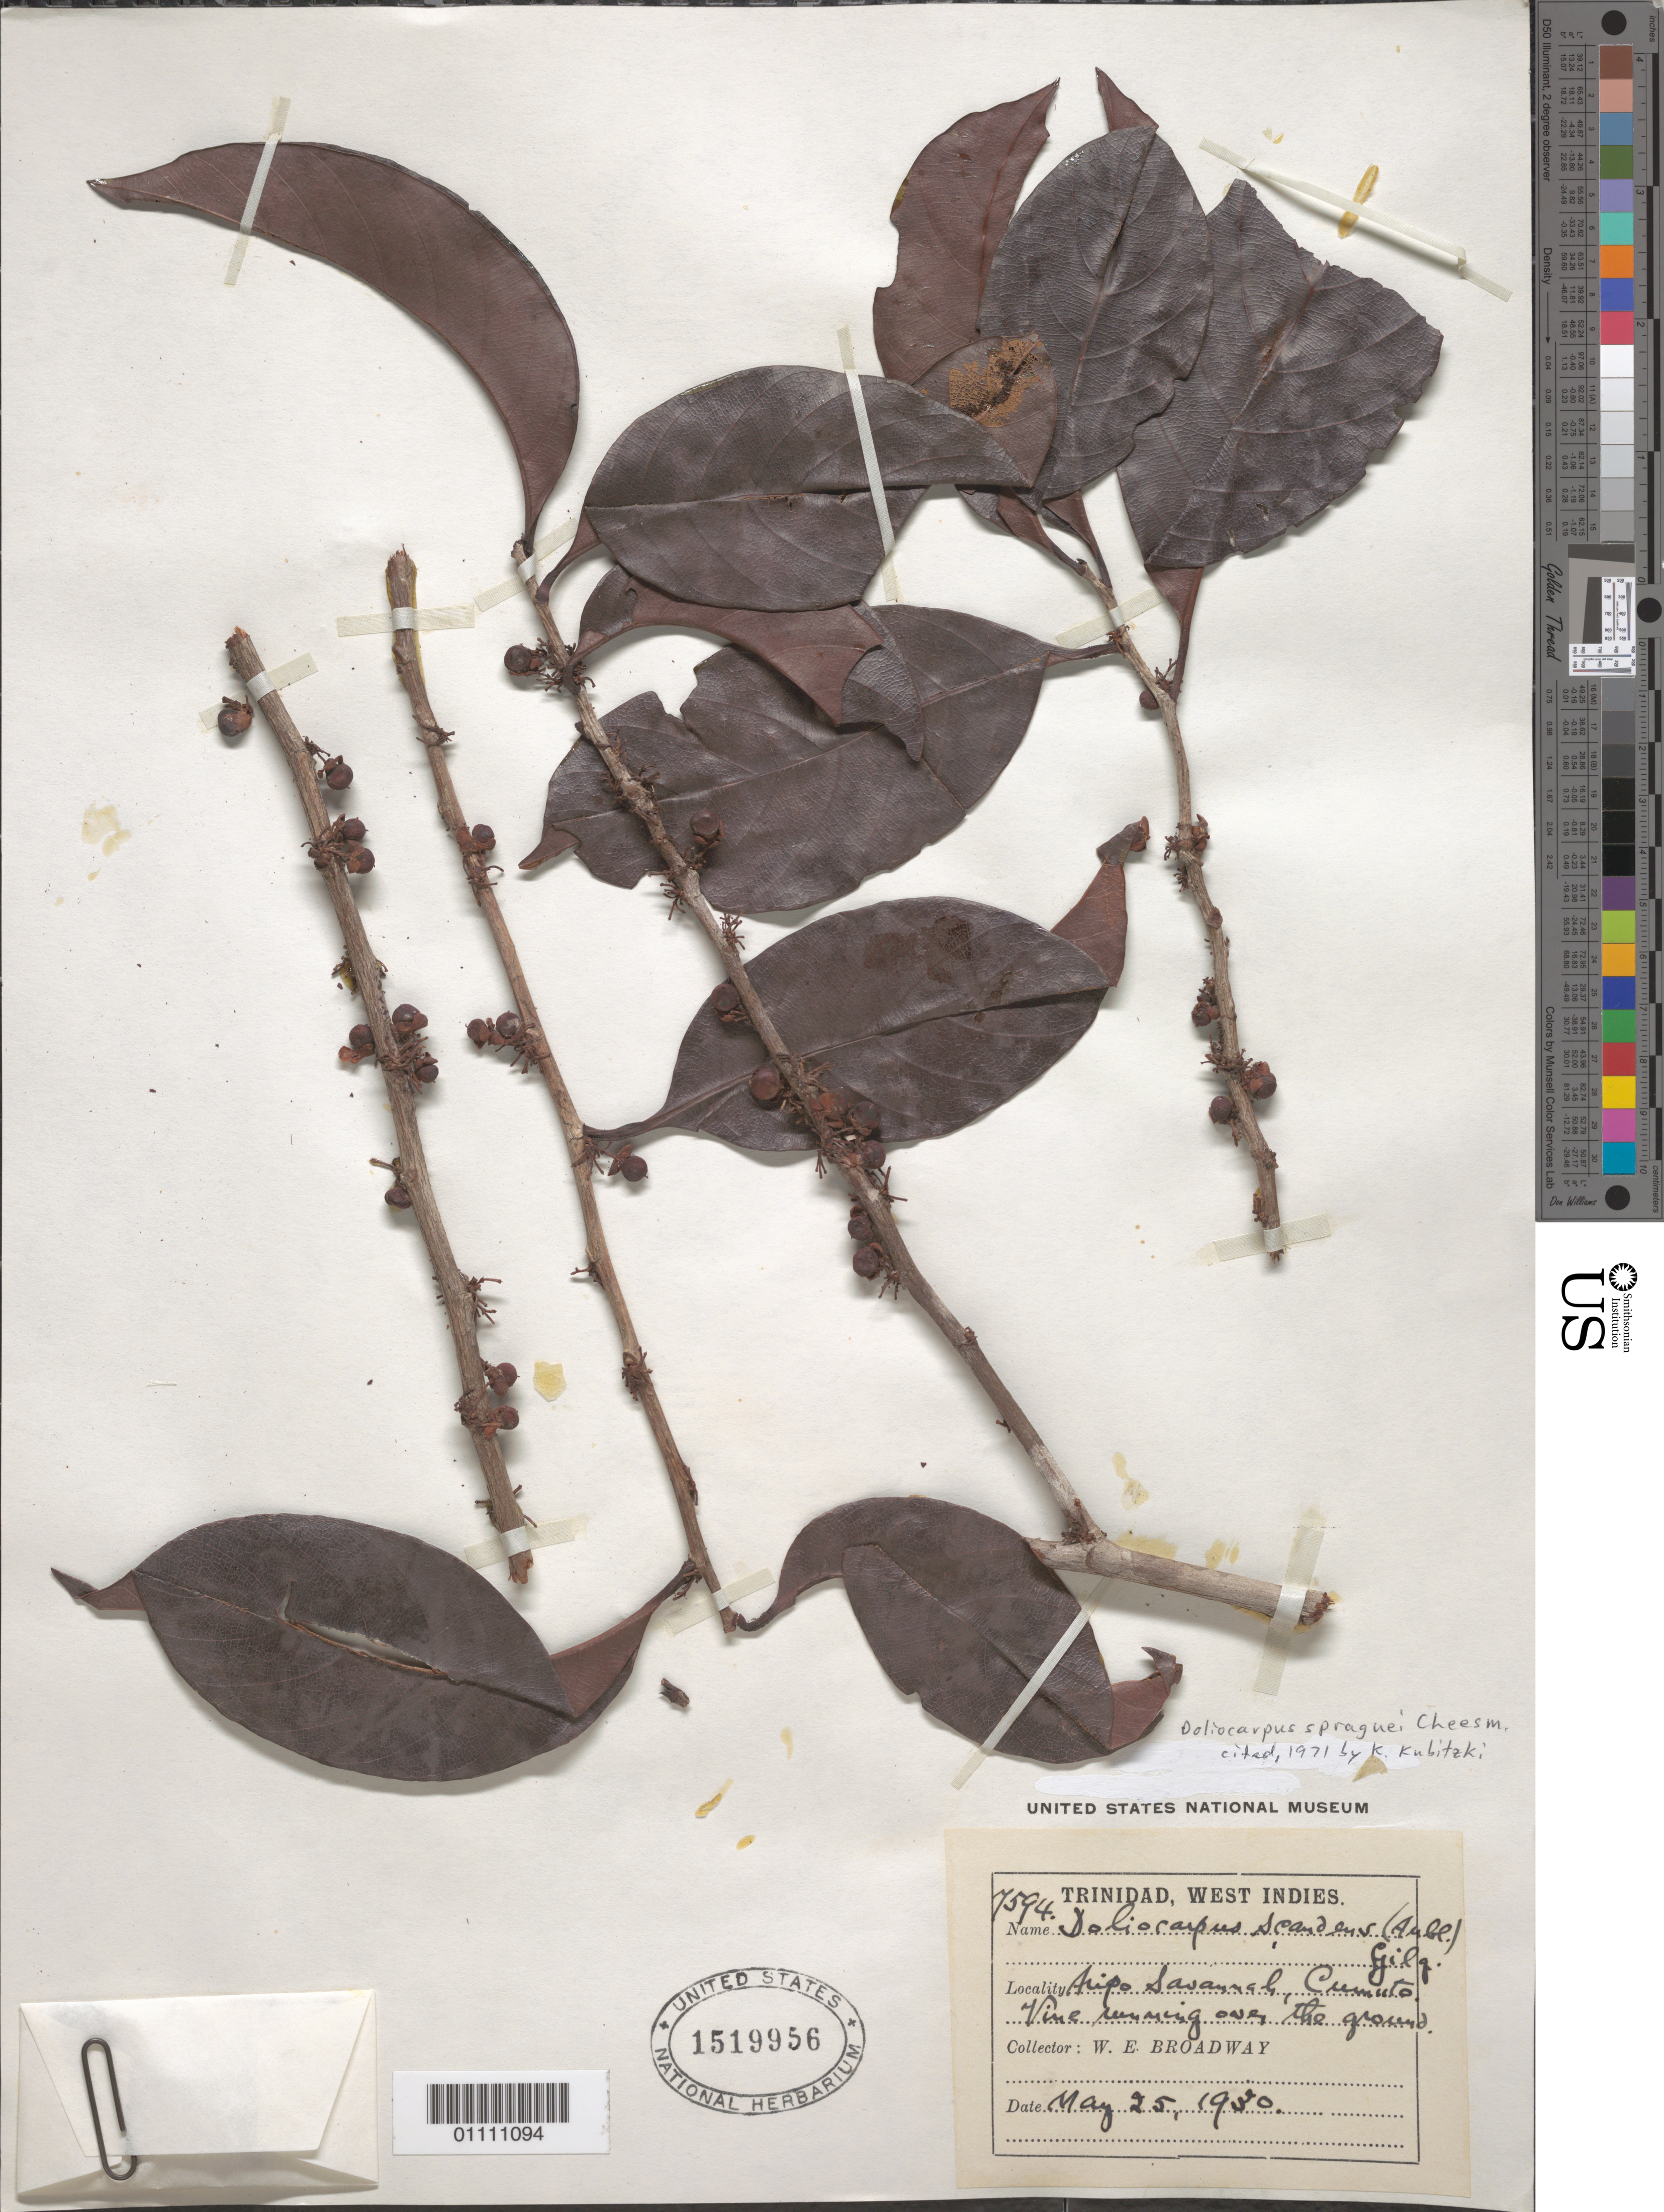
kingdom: Plantae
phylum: Tracheophyta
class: Magnoliopsida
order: Dilleniales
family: Dilleniaceae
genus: Doliocarpus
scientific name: Doliocarpus spraguei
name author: Cheesman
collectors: W. E. Broadway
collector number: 7594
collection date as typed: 25 May 1930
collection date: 1930-05-25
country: Trinidad and Tobago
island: Trinidad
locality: Aripo Savanna, Cumito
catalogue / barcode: US 1519956